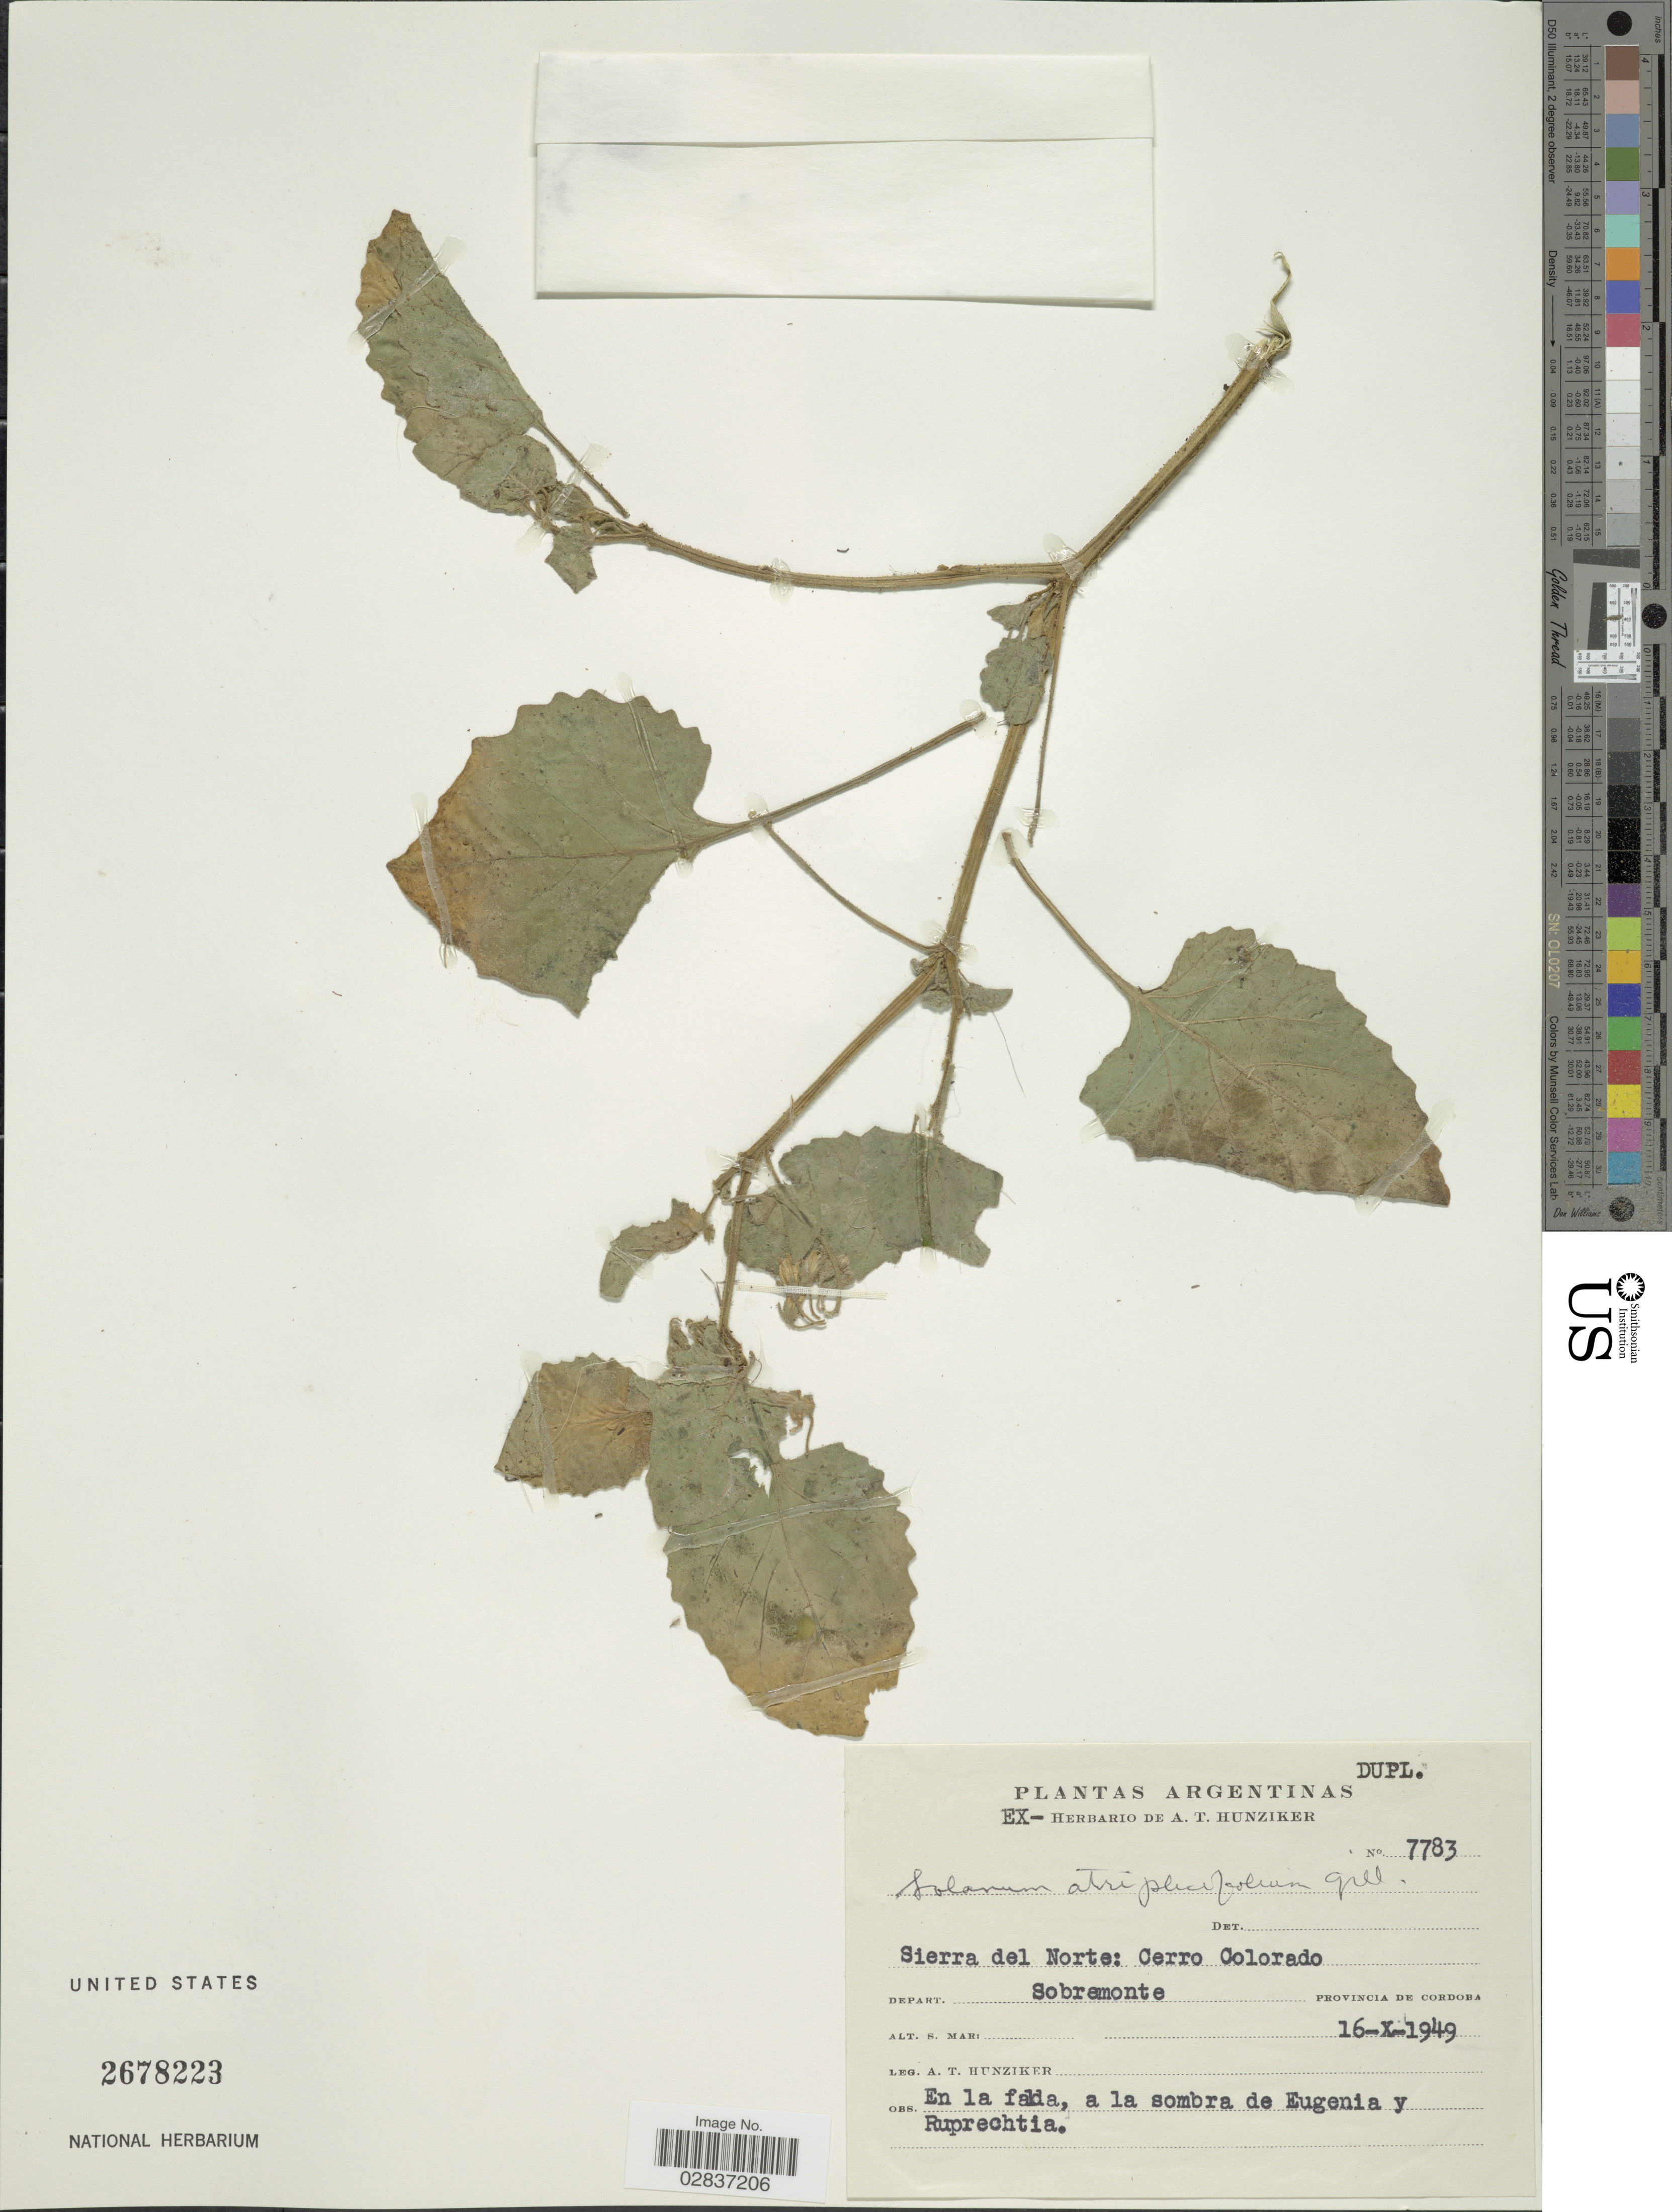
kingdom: Plantae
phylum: Tracheophyta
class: Magnoliopsida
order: Solanales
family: Solanaceae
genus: Solanum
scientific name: Solanum atriplicifolium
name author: Gillies ex Nees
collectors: A. T. Hunziker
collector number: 7783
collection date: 1949-10-16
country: Argentina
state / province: Cordoba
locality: Sierra del Norte: Cerro Colorado, Depart. Sobremonte, Provincia de Cordoba.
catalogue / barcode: US 2678223